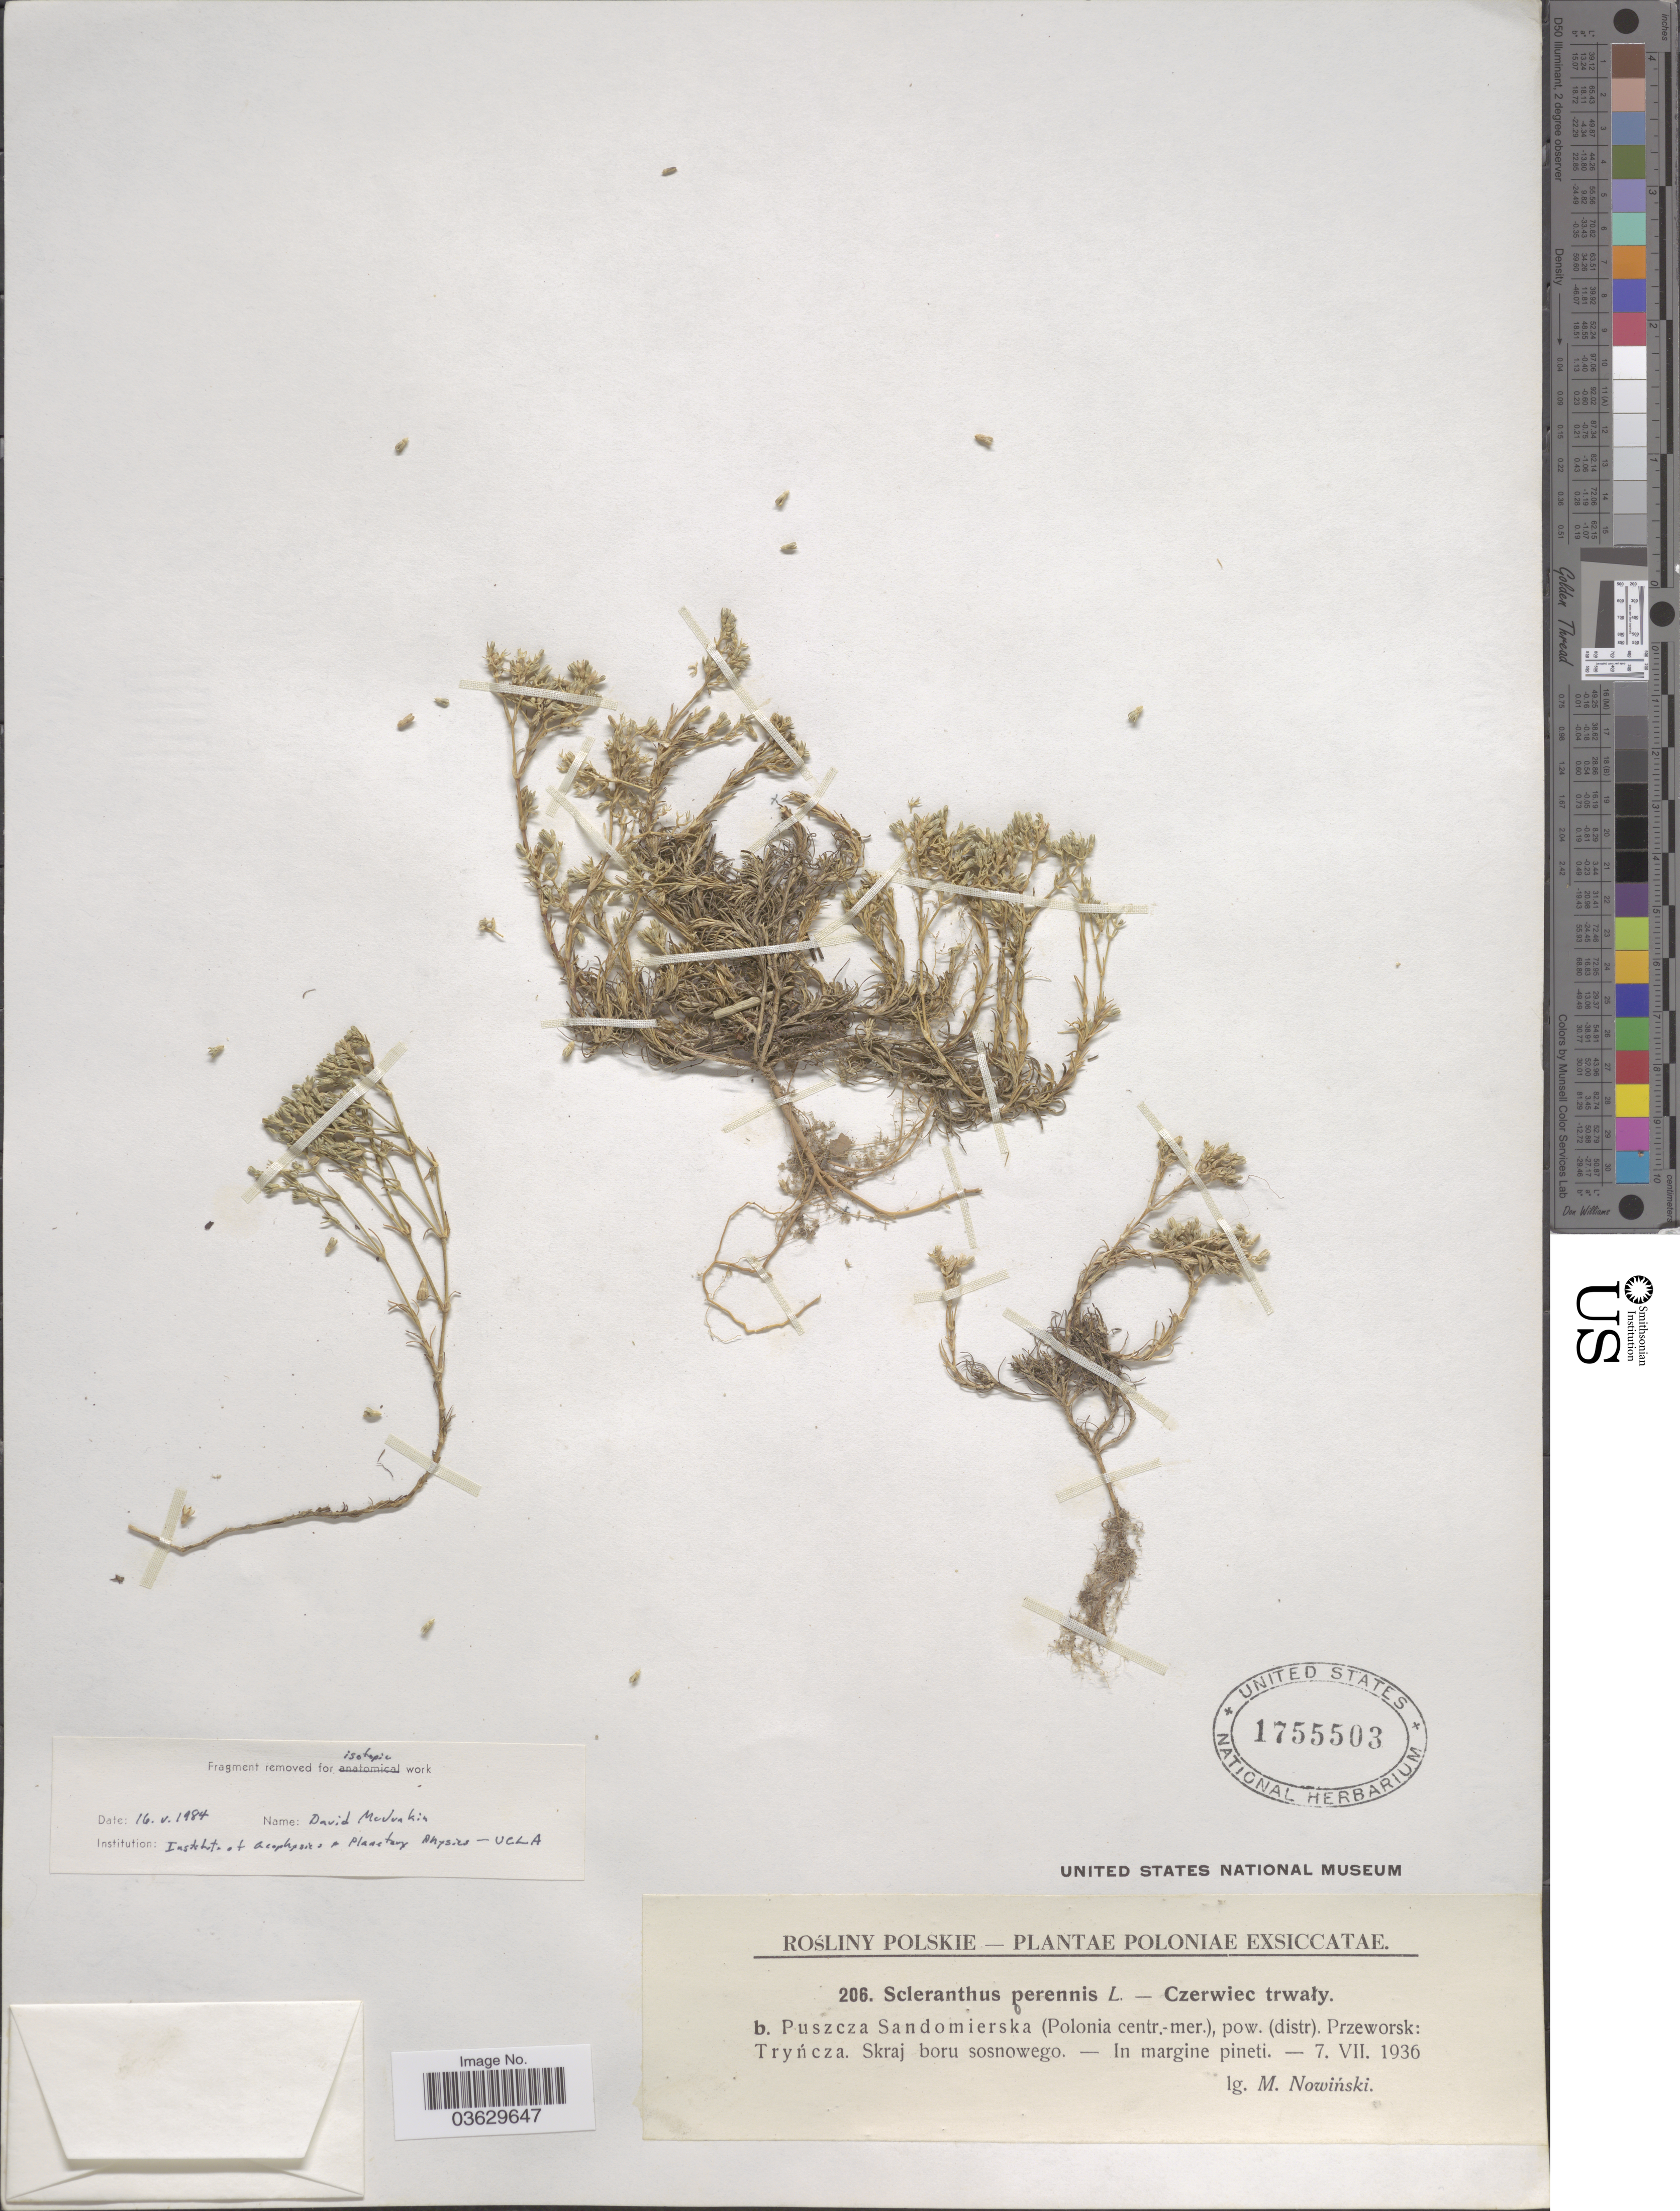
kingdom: Plantae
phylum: Tracheophyta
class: Magnoliopsida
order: Caryophyllales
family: Caryophyllaceae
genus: Scleranthus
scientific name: Scleranthus perennis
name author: L.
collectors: M. Nowinski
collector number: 206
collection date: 1936-07-07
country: Poland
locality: Poloniae. Puszcza Sandomierska (Polonia centr.-mer.), pow. (distr). Przeworsk: Tryncza. Skraj boru sosnowego.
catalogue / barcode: US 1755503